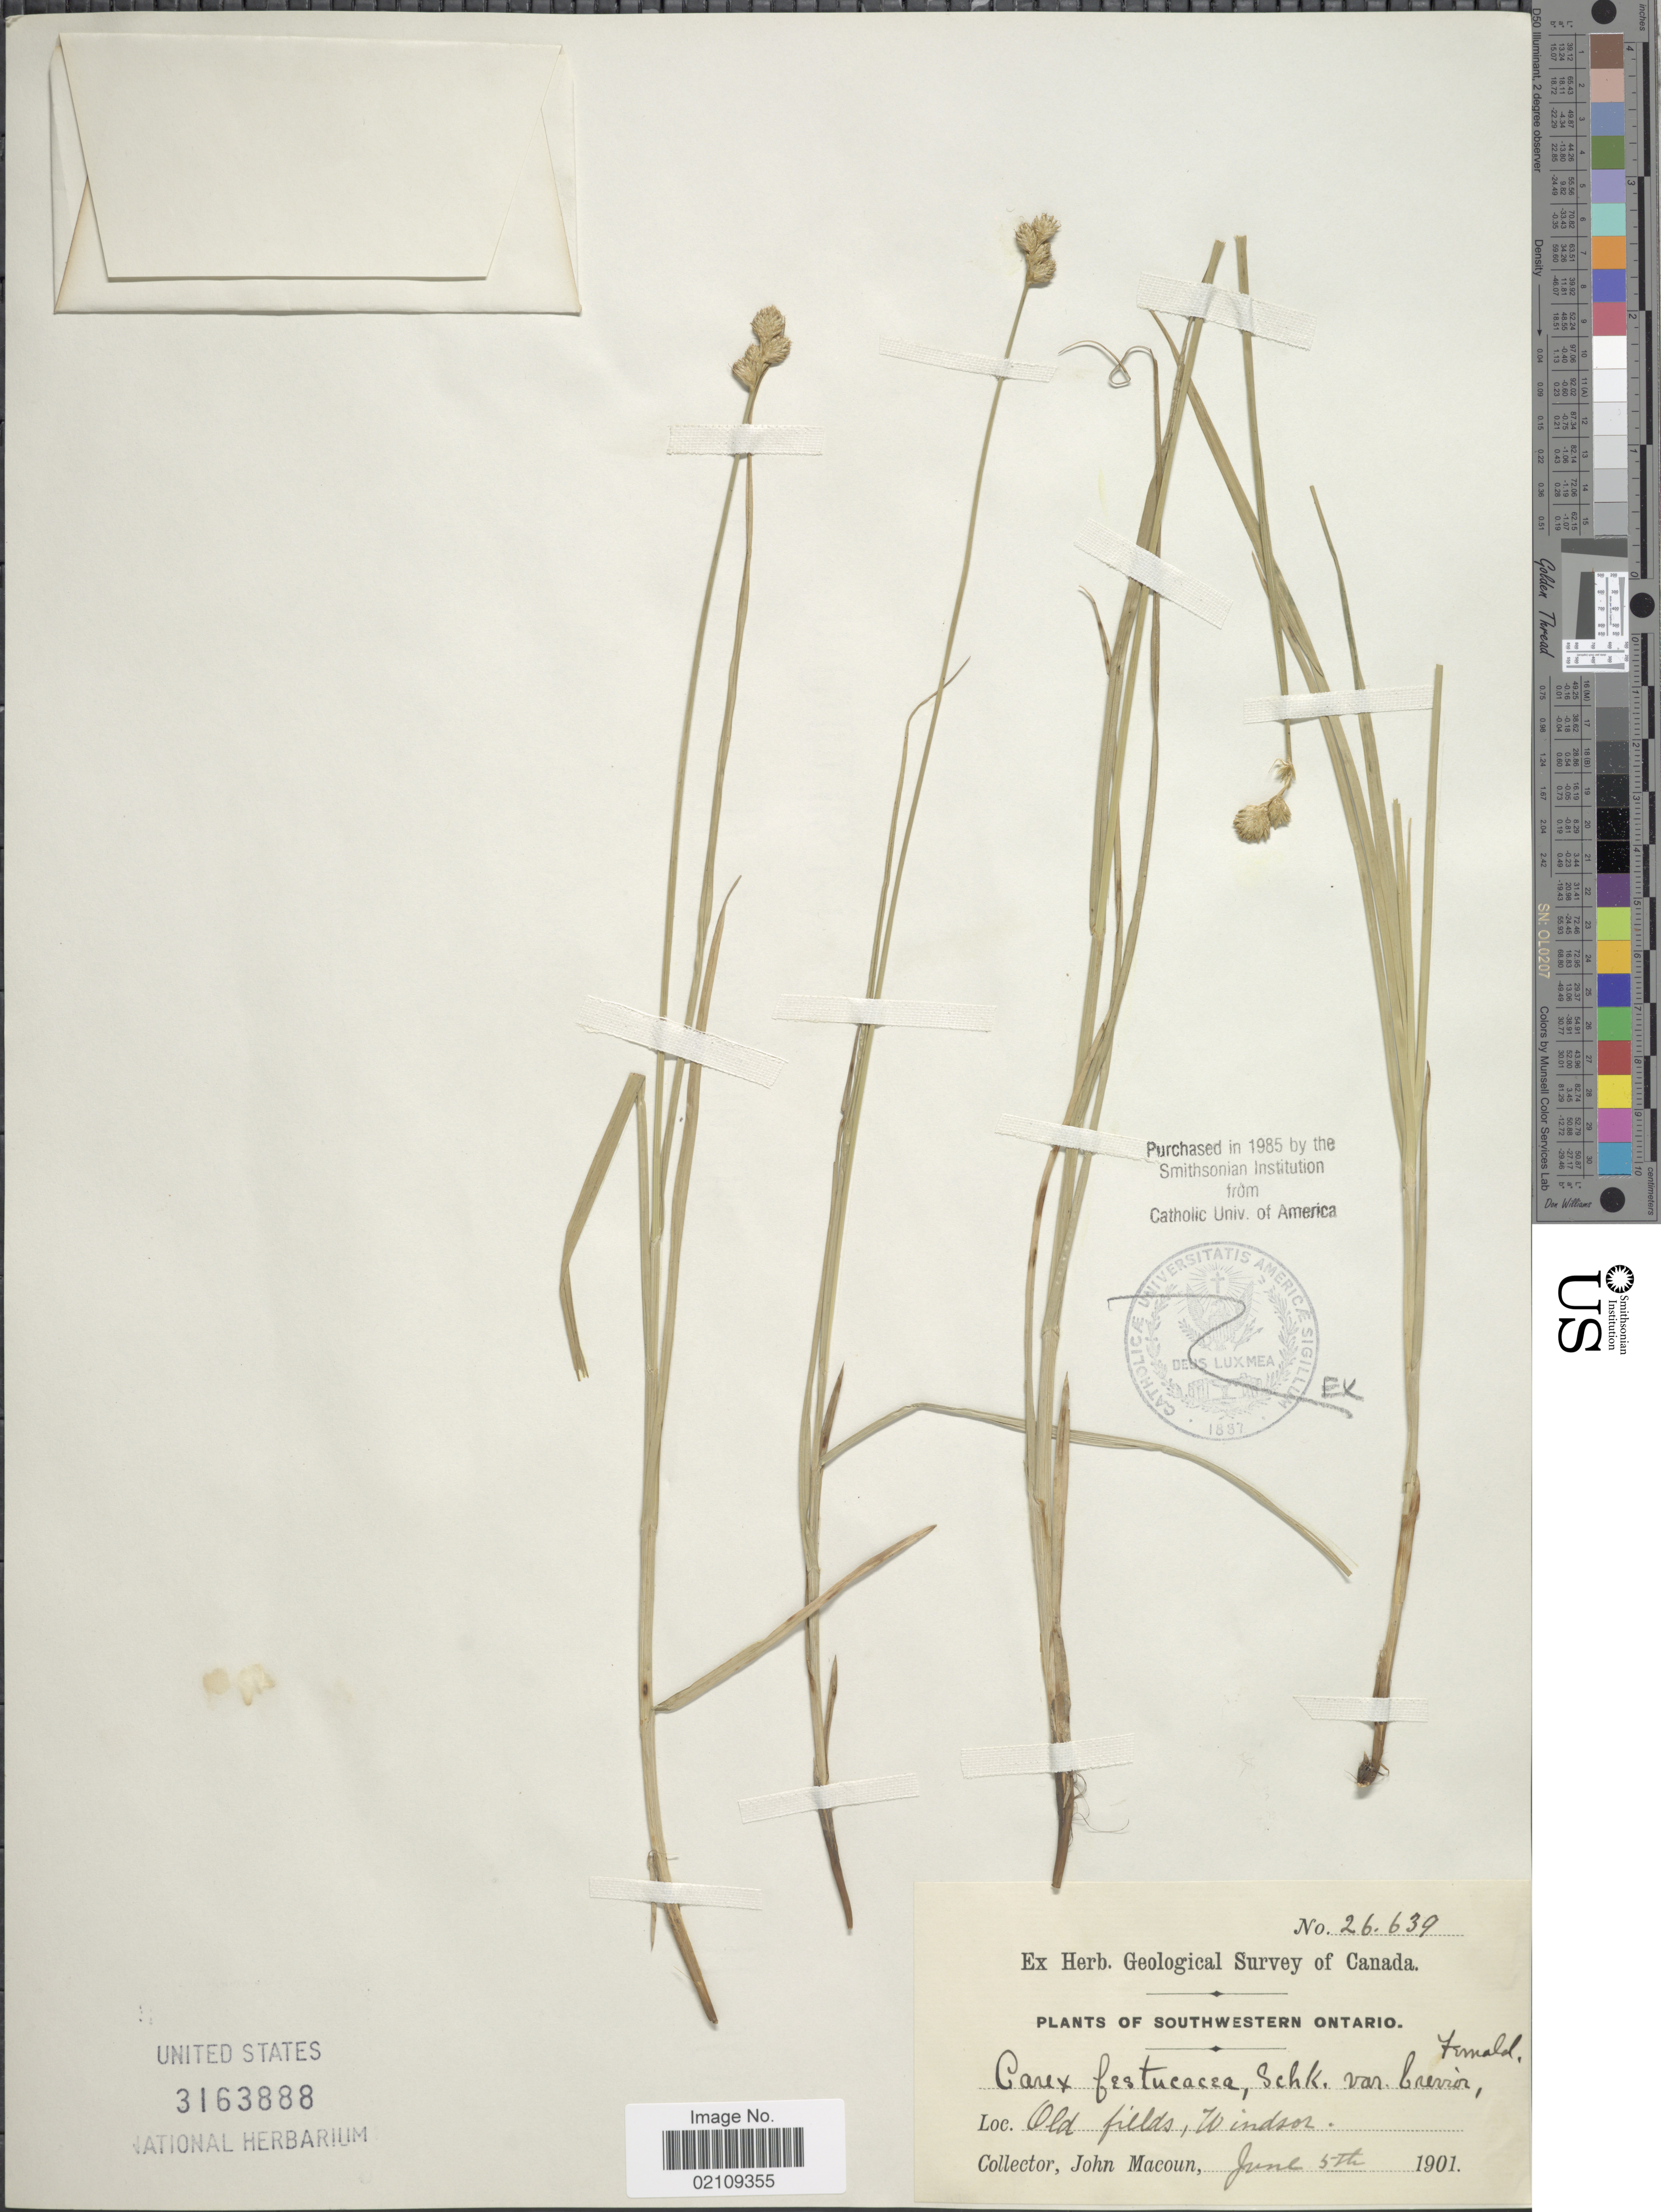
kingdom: Plantae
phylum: Tracheophyta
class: Liliopsida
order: Poales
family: Cyperaceae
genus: Carex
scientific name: Carex festucacea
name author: Willd.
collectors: J. Macoun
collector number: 26639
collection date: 1901-06-05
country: Canada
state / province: Ontario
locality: Southwestern Ontario, Old fields, Windsor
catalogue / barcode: US 3163888